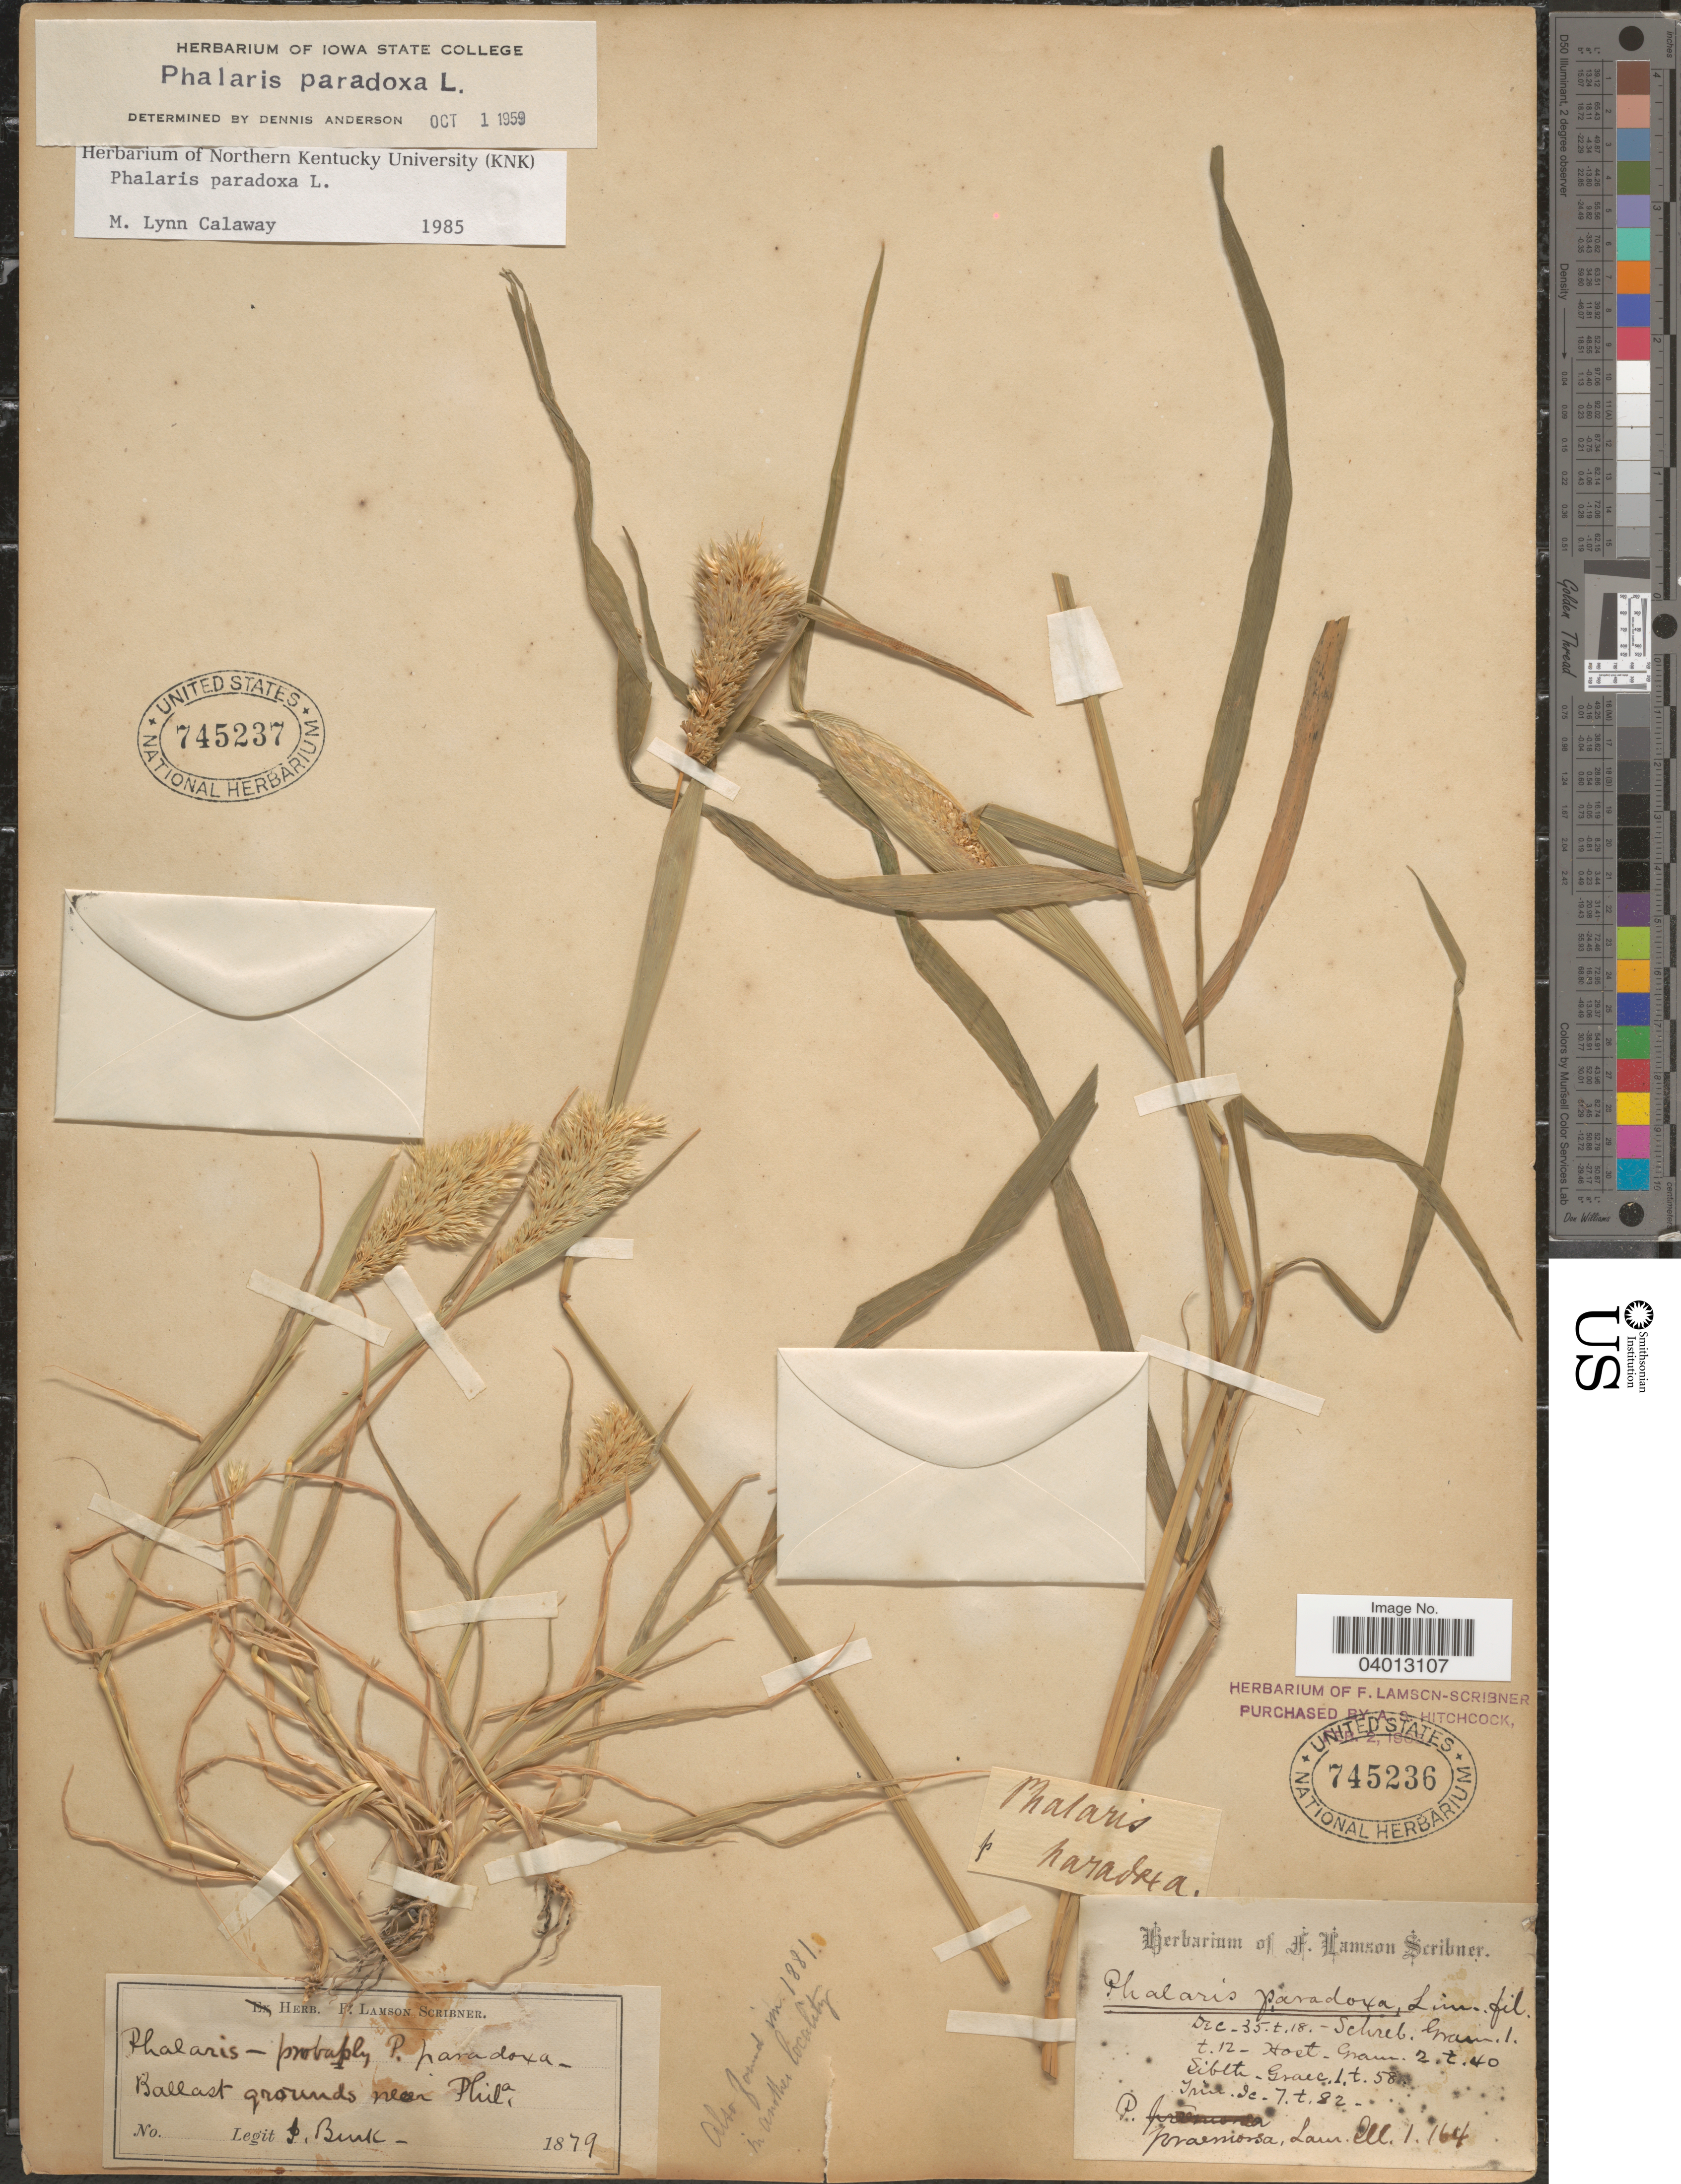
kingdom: Plantae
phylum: Tracheophyta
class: Liliopsida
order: Poales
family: Poaceae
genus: Phalaris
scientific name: Phalaris paradoxa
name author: L.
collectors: ex herb. F. Lamson Scribner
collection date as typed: Transcribed d/m/y: /1/64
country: United States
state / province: Illinois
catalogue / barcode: US 745236-2